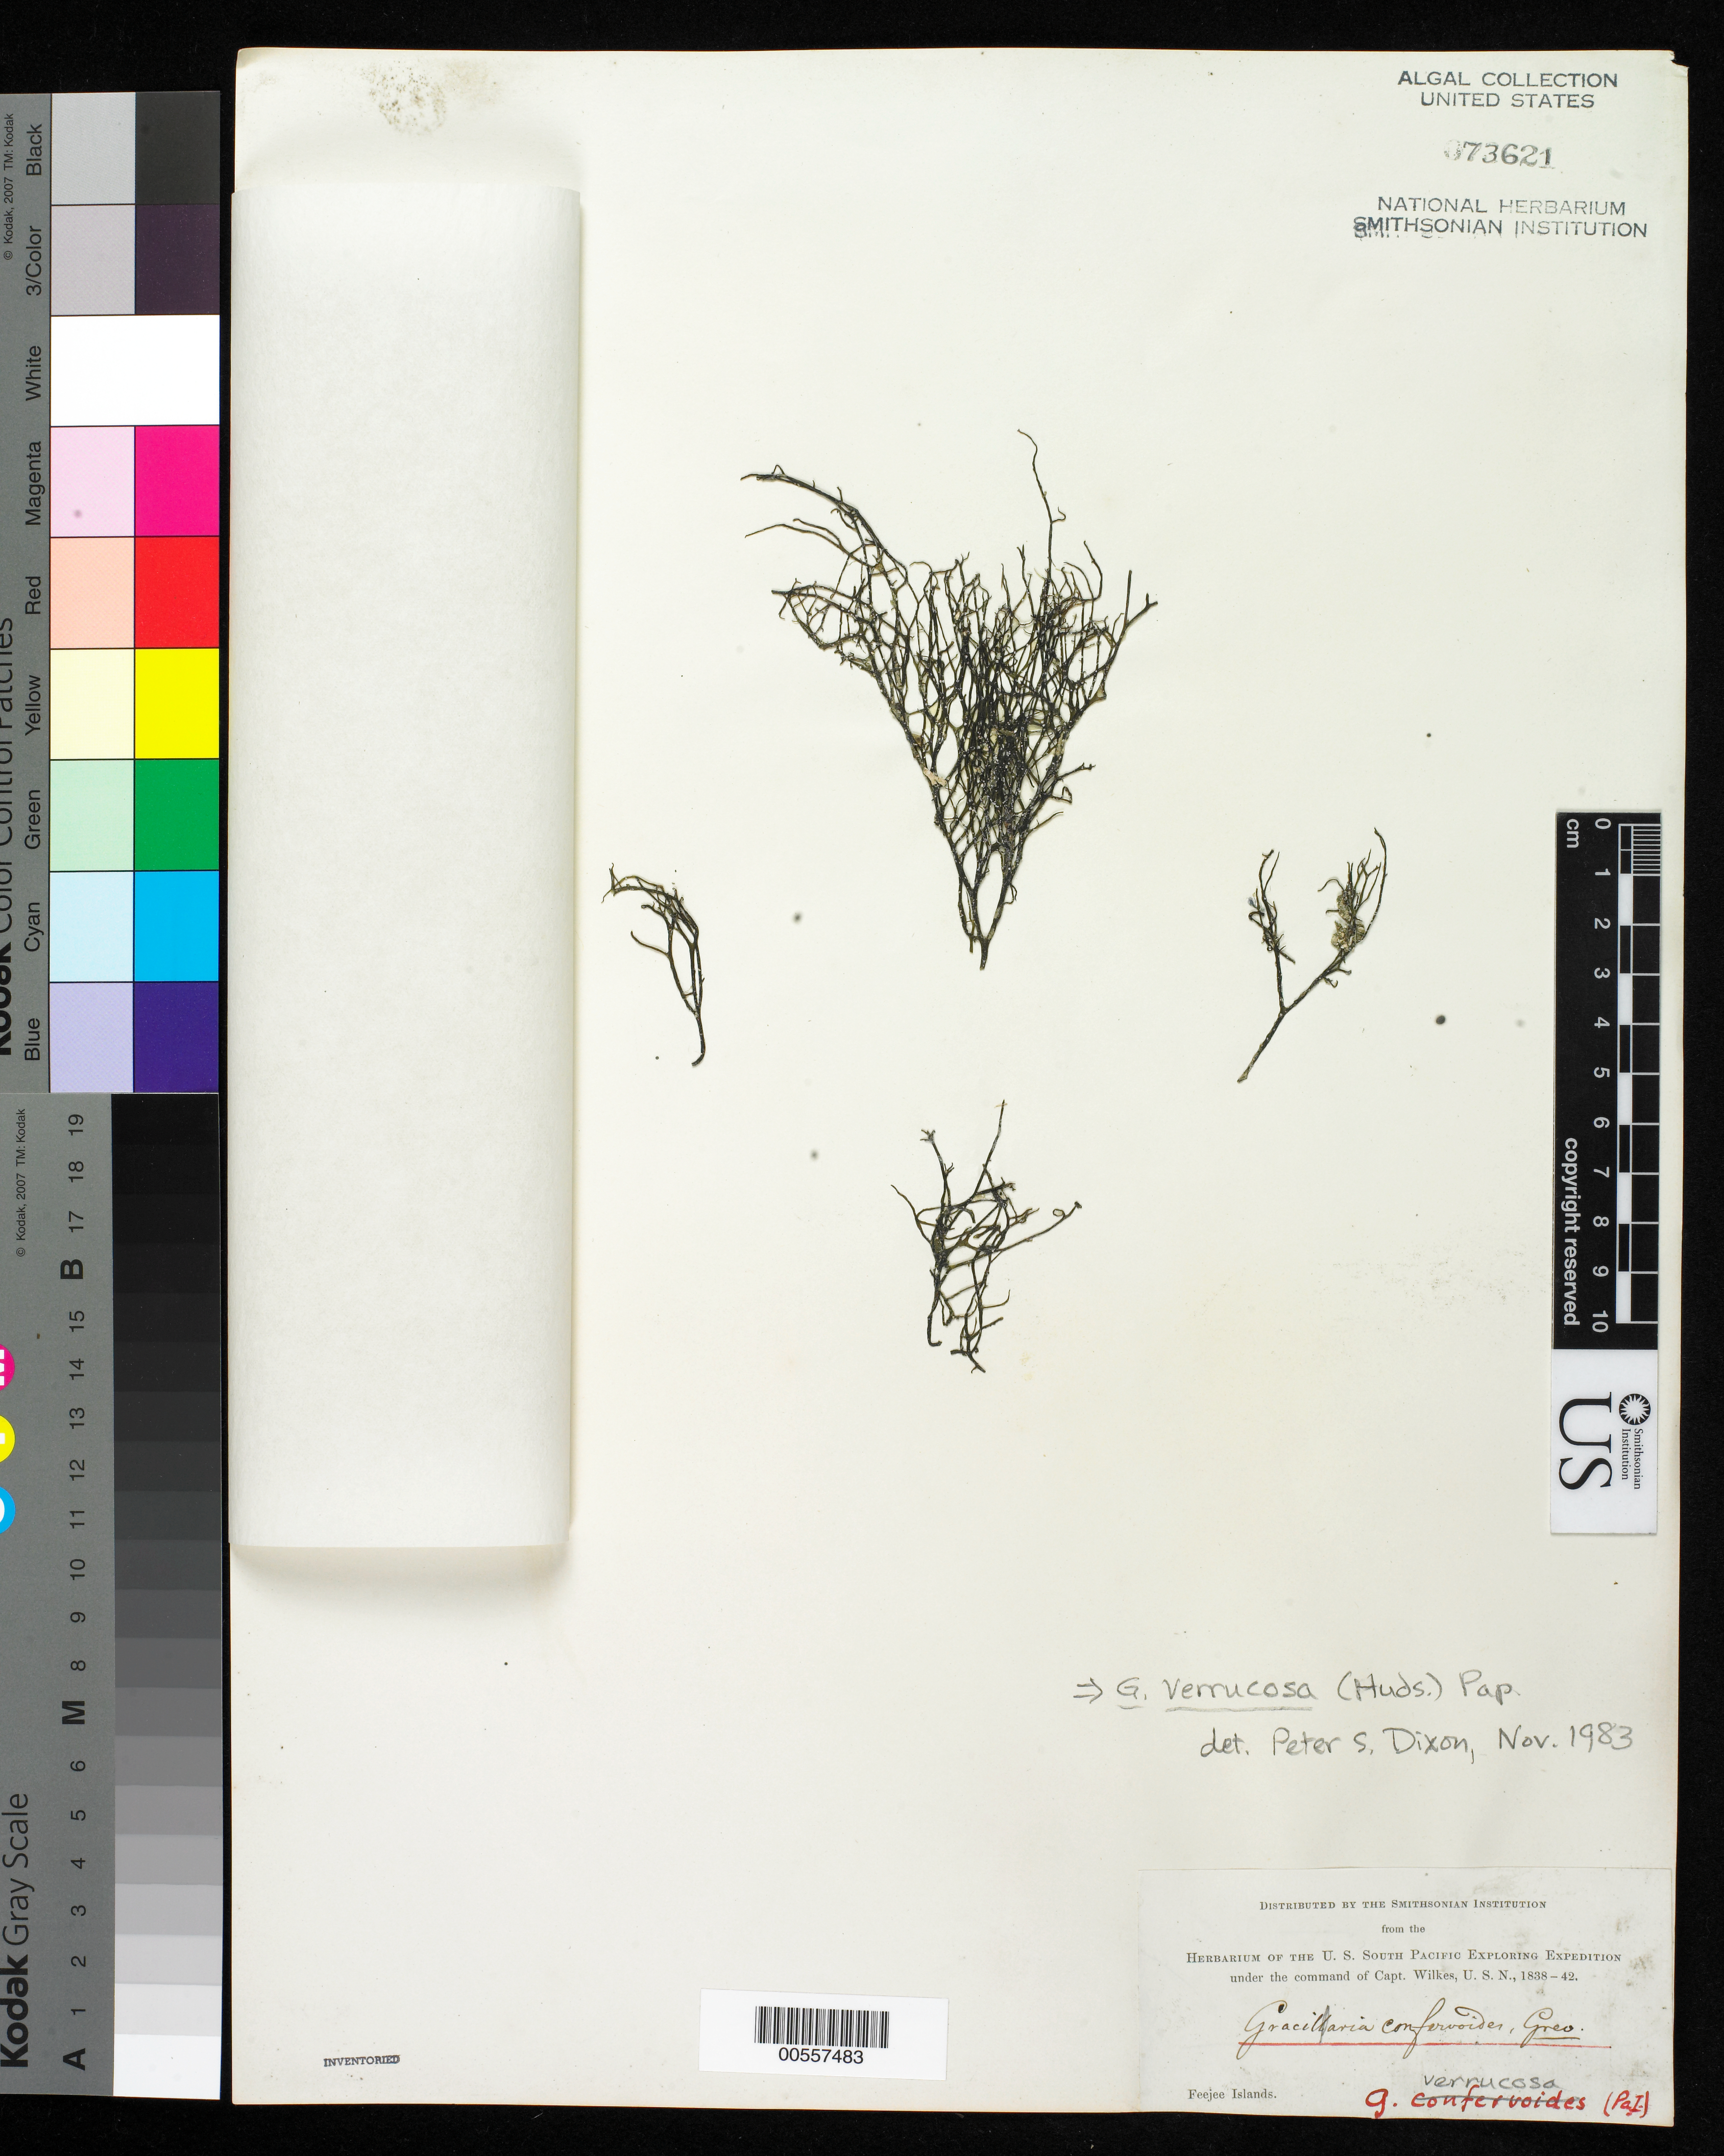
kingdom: Plantae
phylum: Rhodophyta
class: Florideophyceae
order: Gracilariales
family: Gracilariaceae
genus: Gracilaria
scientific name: Gracilaria verrucosa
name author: (Huds.) Papenf.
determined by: Dixon, P. S.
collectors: Wilkes Explor. Exped.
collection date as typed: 1840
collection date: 1840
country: Fiji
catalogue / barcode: US 73621